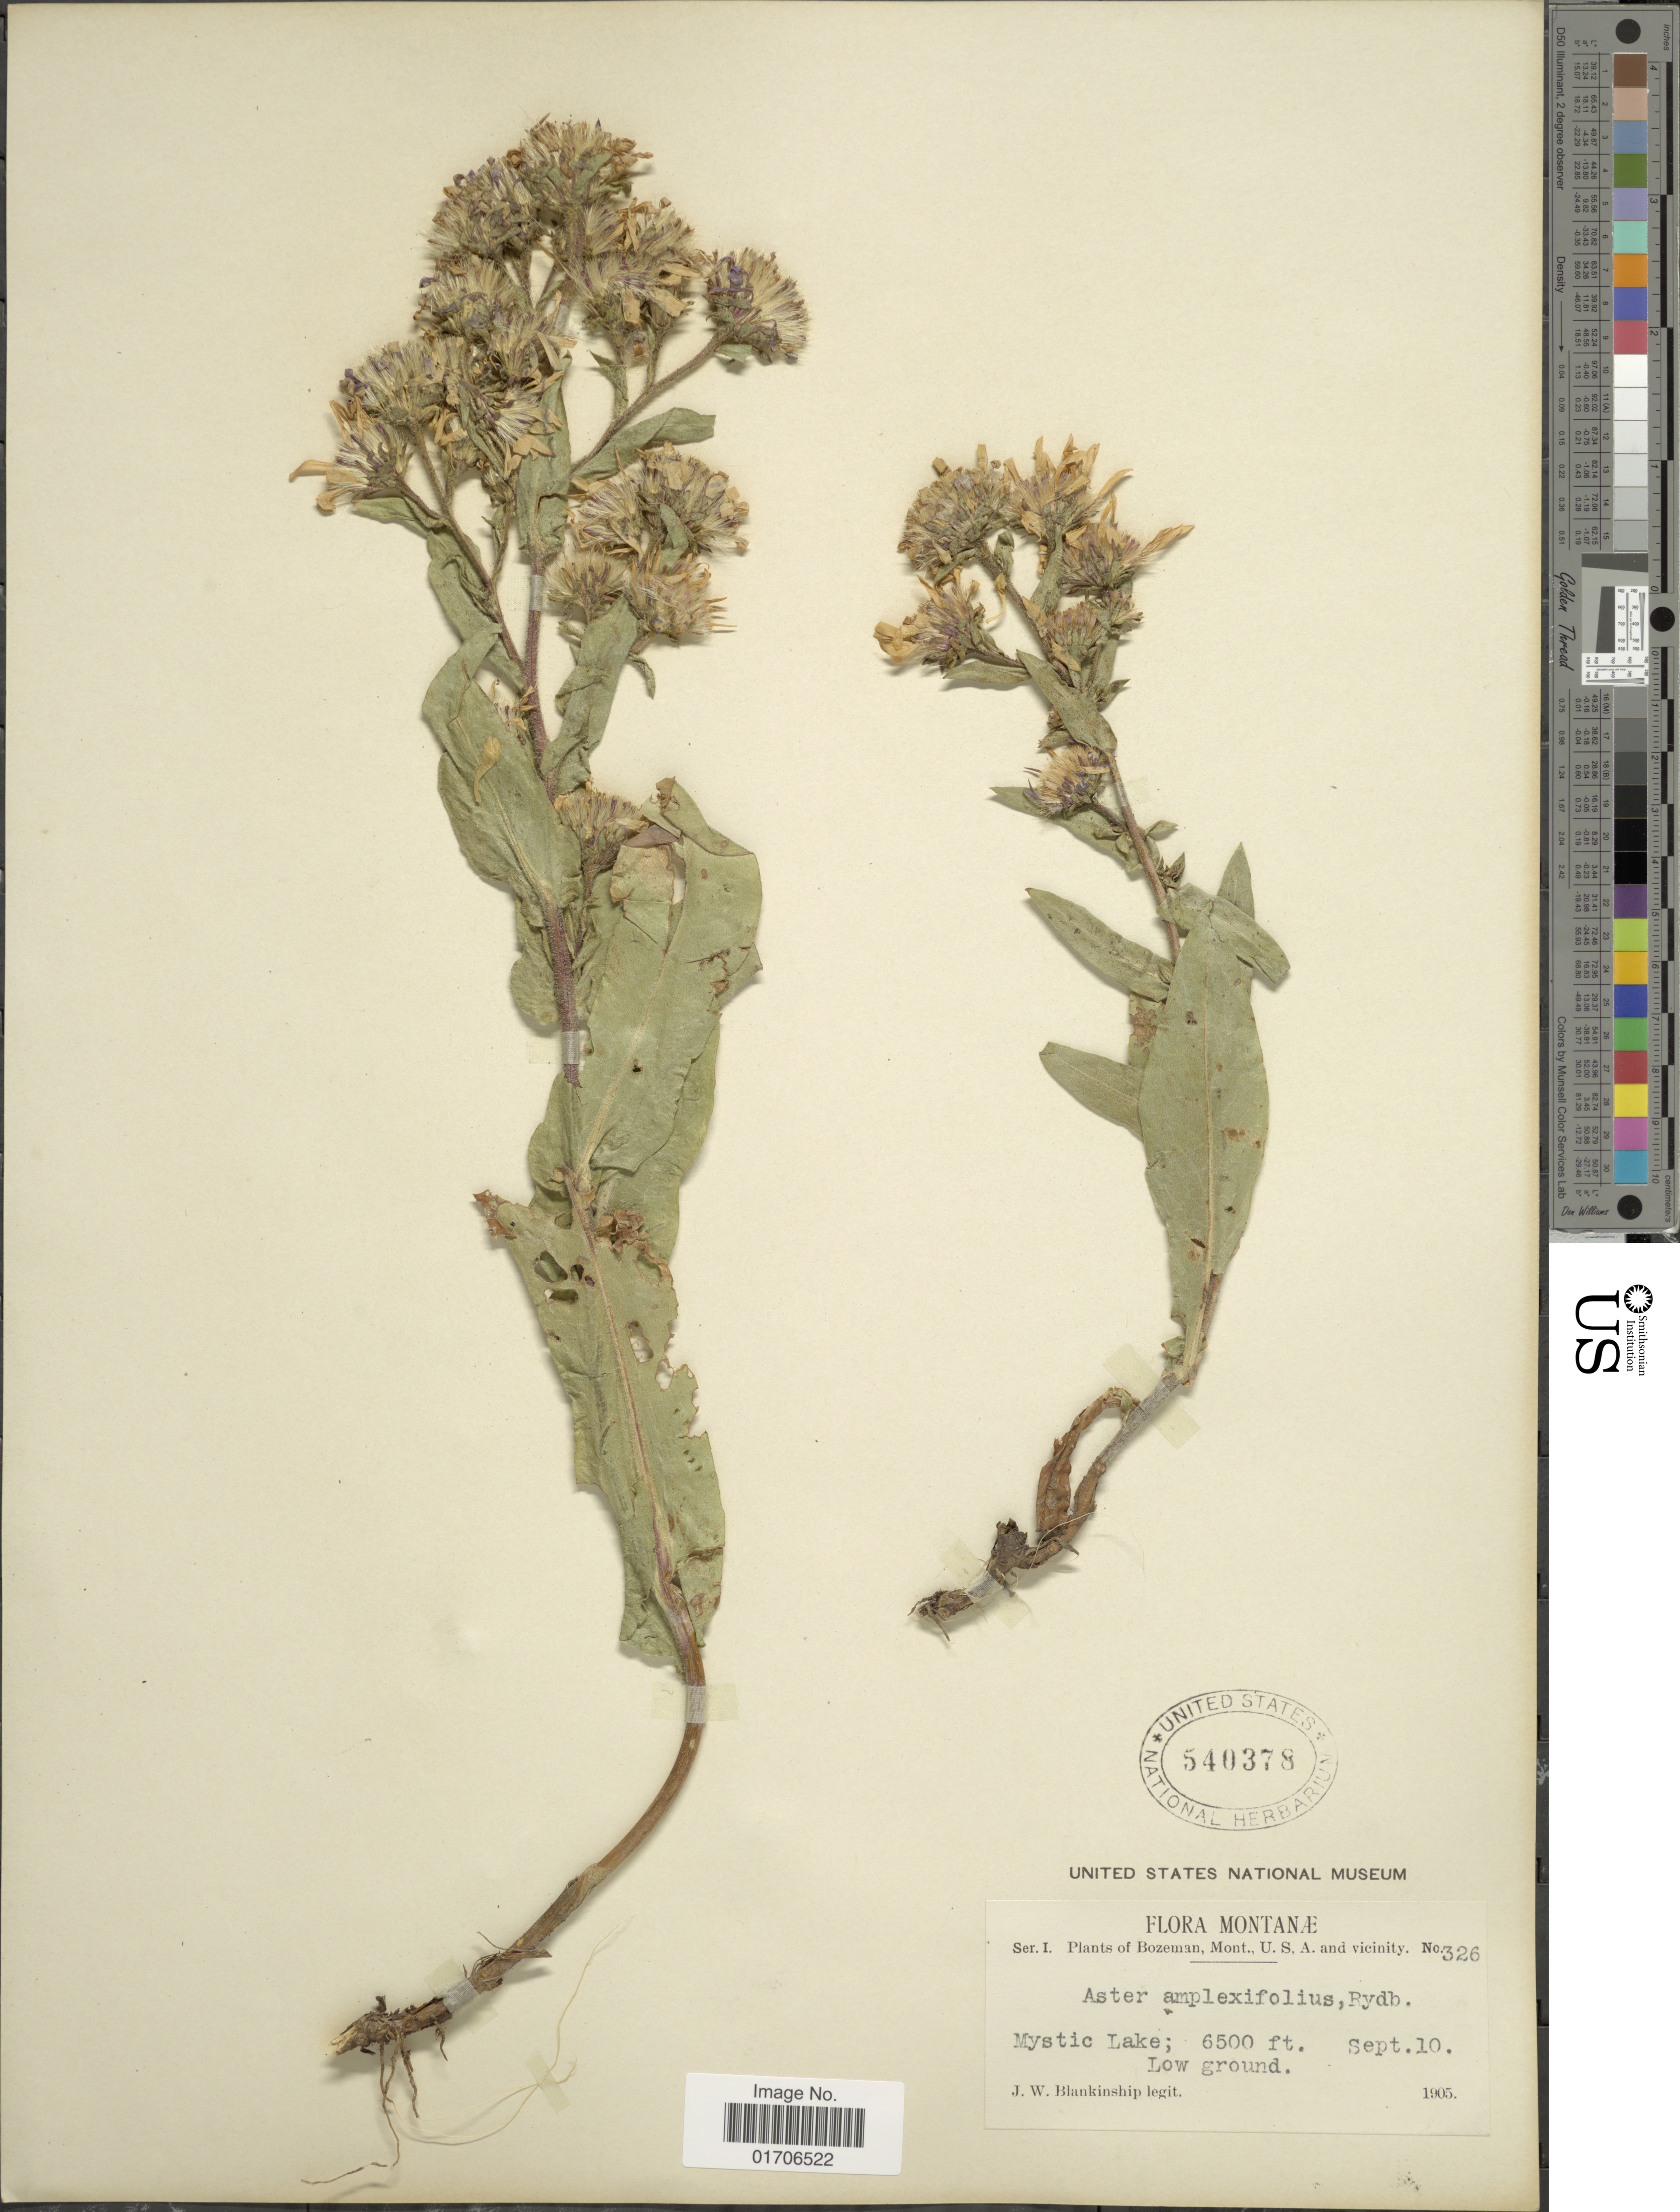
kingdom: Plantae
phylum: Tracheophyta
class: Magnoliopsida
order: Asterales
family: Asteraceae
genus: Eurybia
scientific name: Eurybia integrifolia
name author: (Nutt.) G.L. Nesom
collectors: J. W. Blankinship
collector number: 326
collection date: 1905-09-10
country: United States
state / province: Montana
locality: Mystic Lake; Low ground.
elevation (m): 1981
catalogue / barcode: US 540378